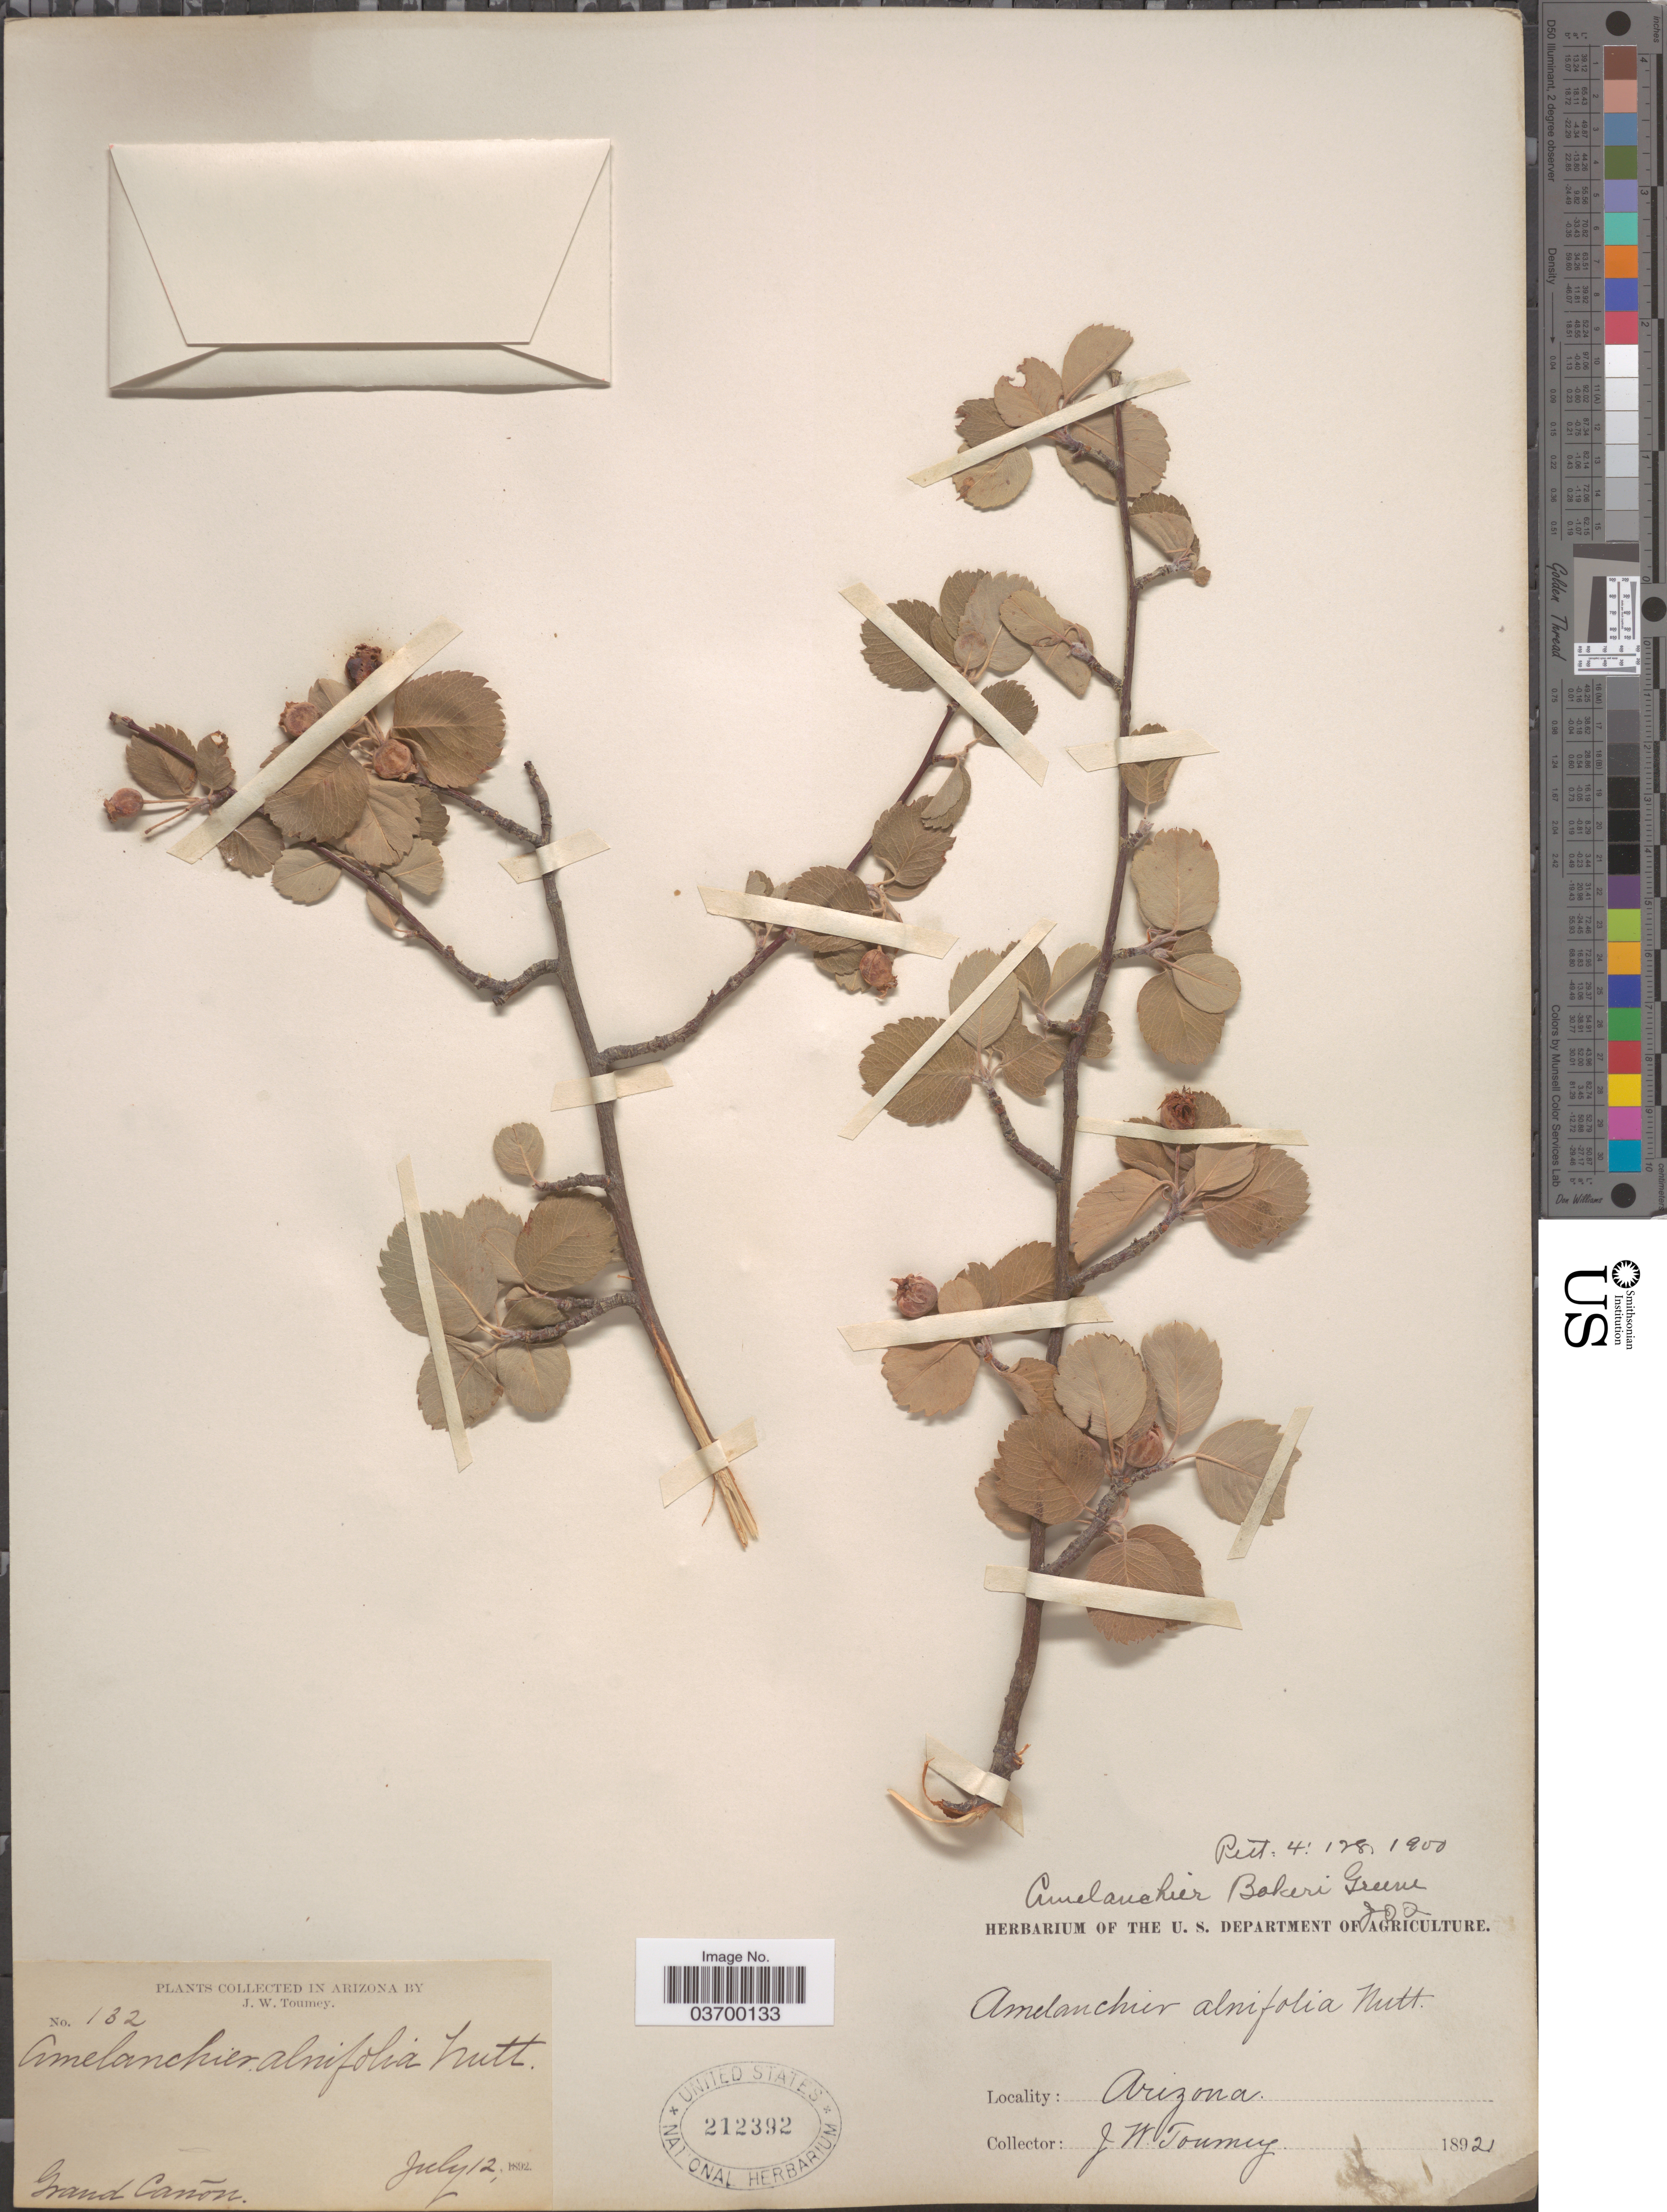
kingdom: Plantae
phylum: Tracheophyta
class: Magnoliopsida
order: Rosales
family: Rosaceae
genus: Amelanchier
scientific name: Amelanchier bakeri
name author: Greene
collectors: J. W. Toumey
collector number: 132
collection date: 1892-07-12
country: United States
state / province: Arizona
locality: Grand Cañon.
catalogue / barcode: US 212392